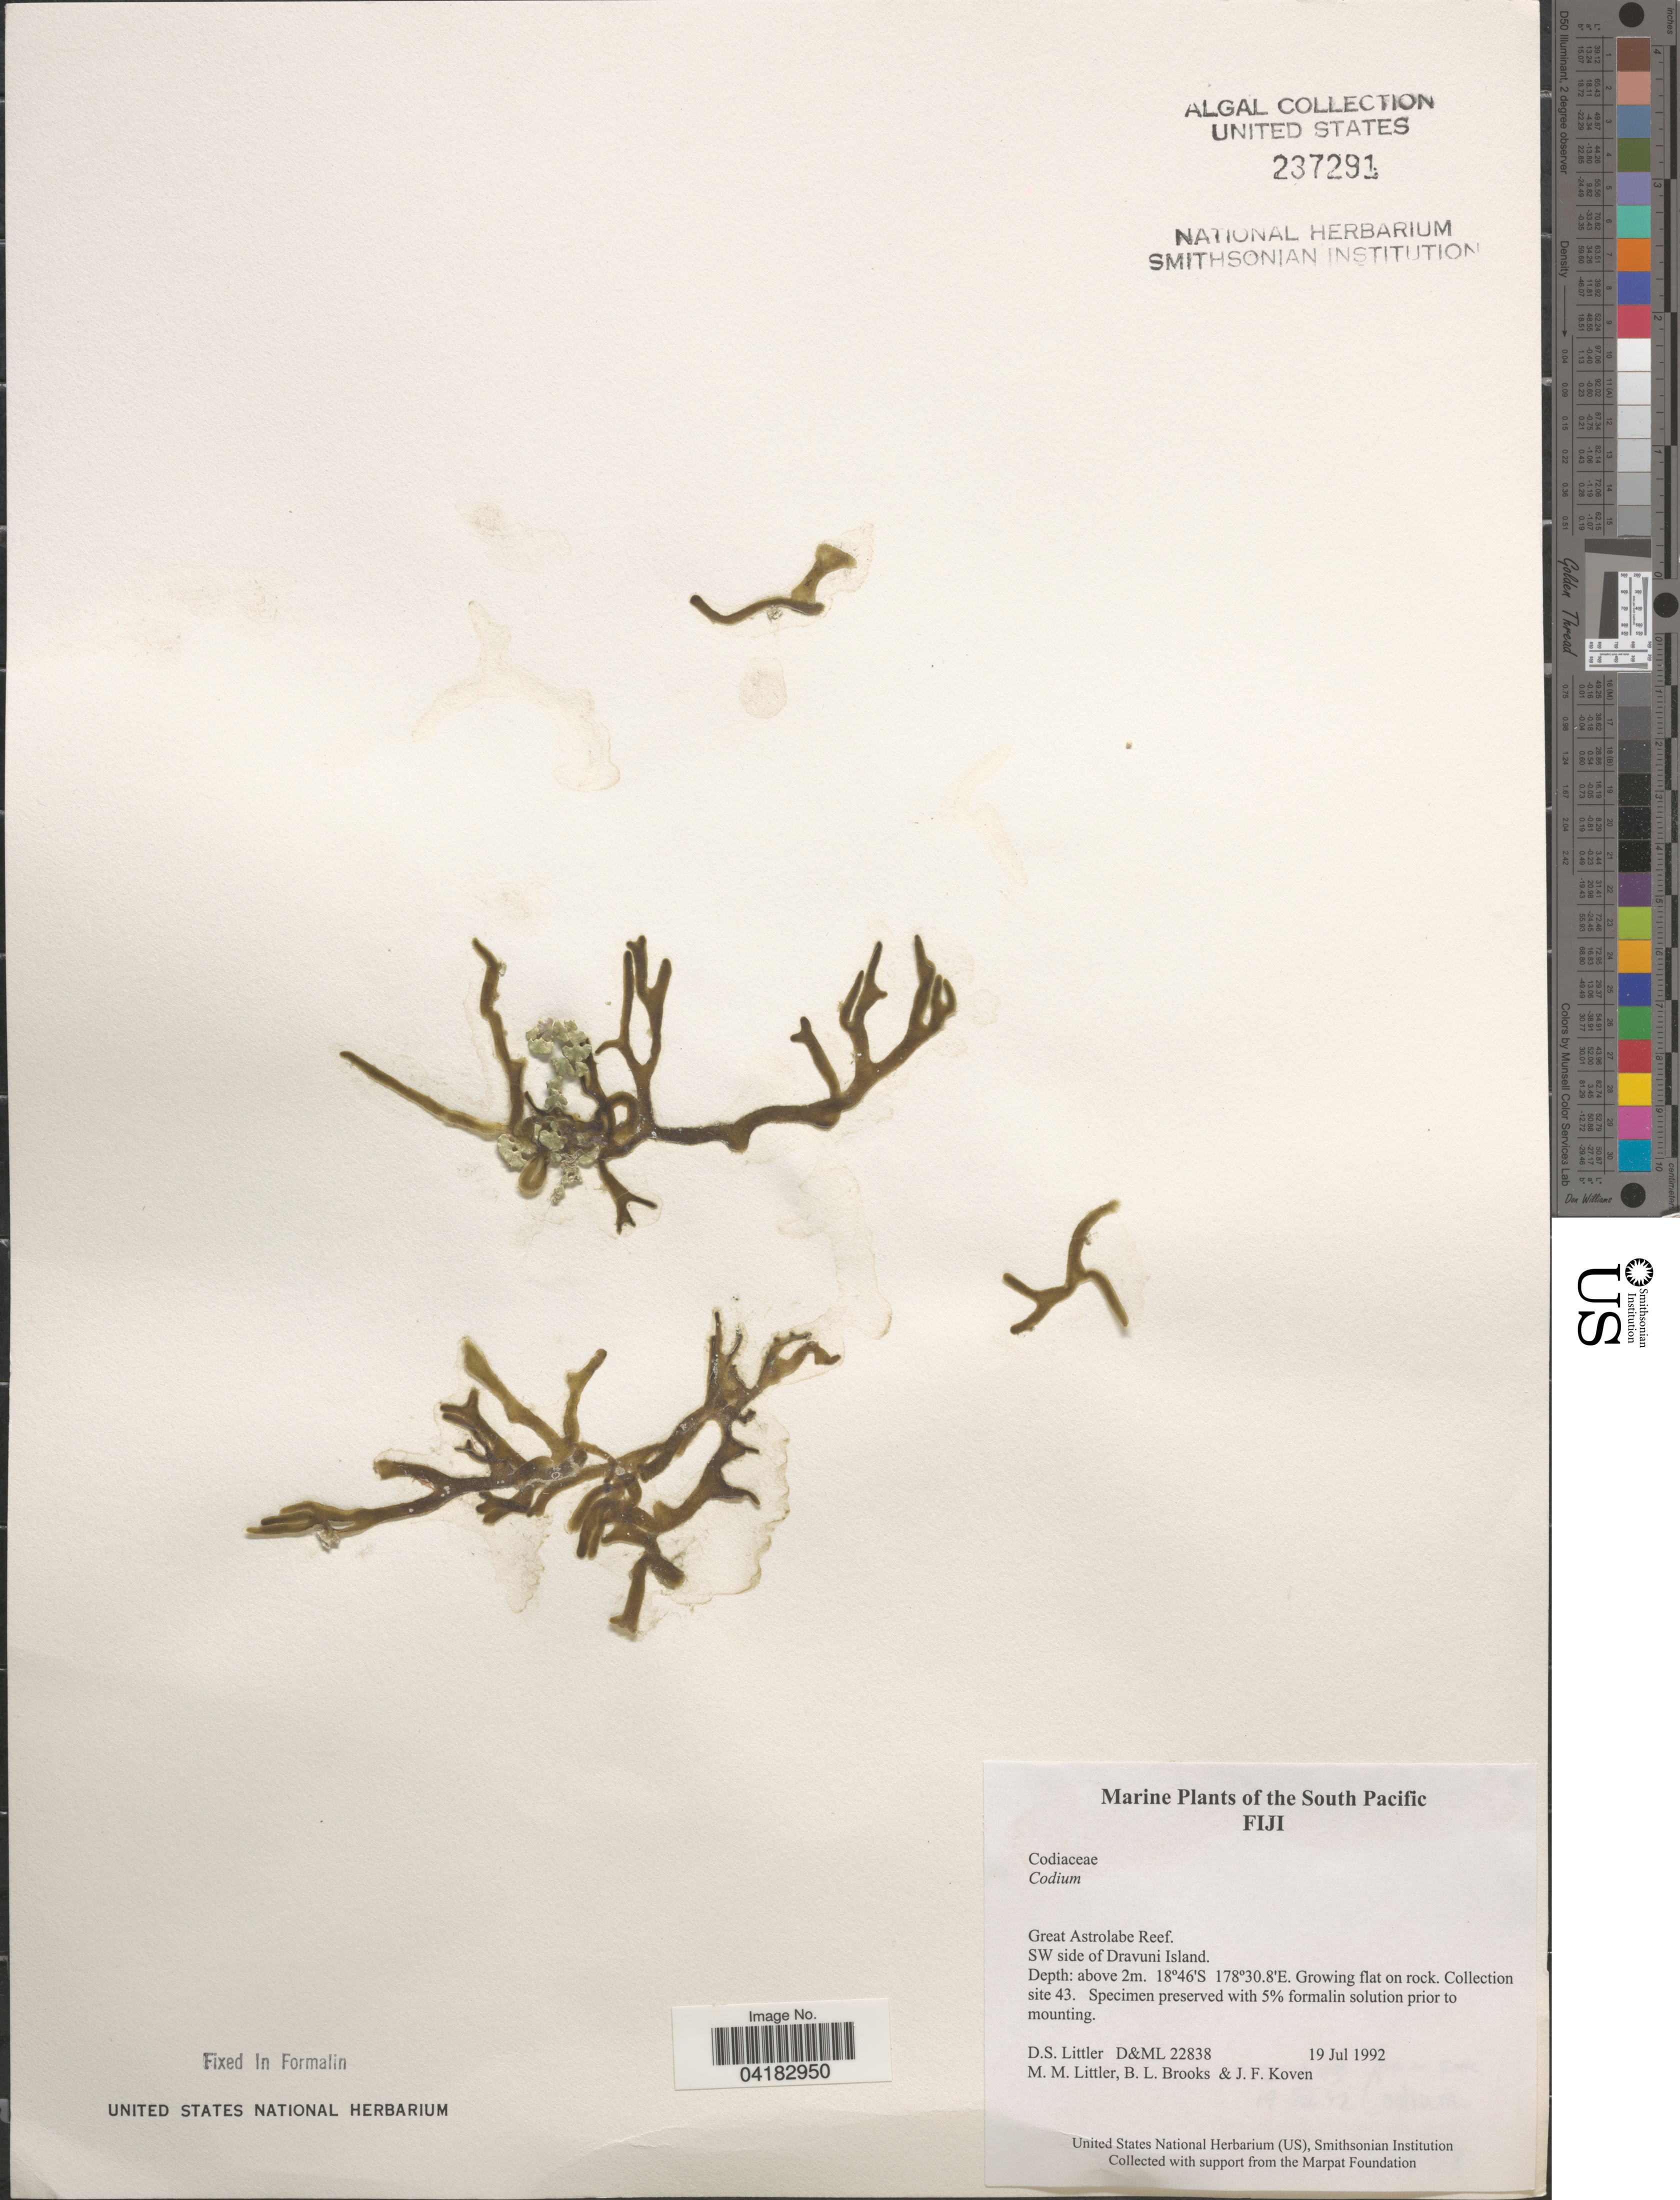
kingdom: Plantae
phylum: Chlorophyta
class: Ulvophyceae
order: Bryopsidales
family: Codiaceae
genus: Codium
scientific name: Codium sp.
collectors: D. S. Littler, B. Brooks & J. Koven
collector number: D&ML22838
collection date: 1992-07-19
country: Fiji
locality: South Pacific. Great Astrolabe Reef. SW side of Dravuni Island. Collection site 43.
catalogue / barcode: US 237291